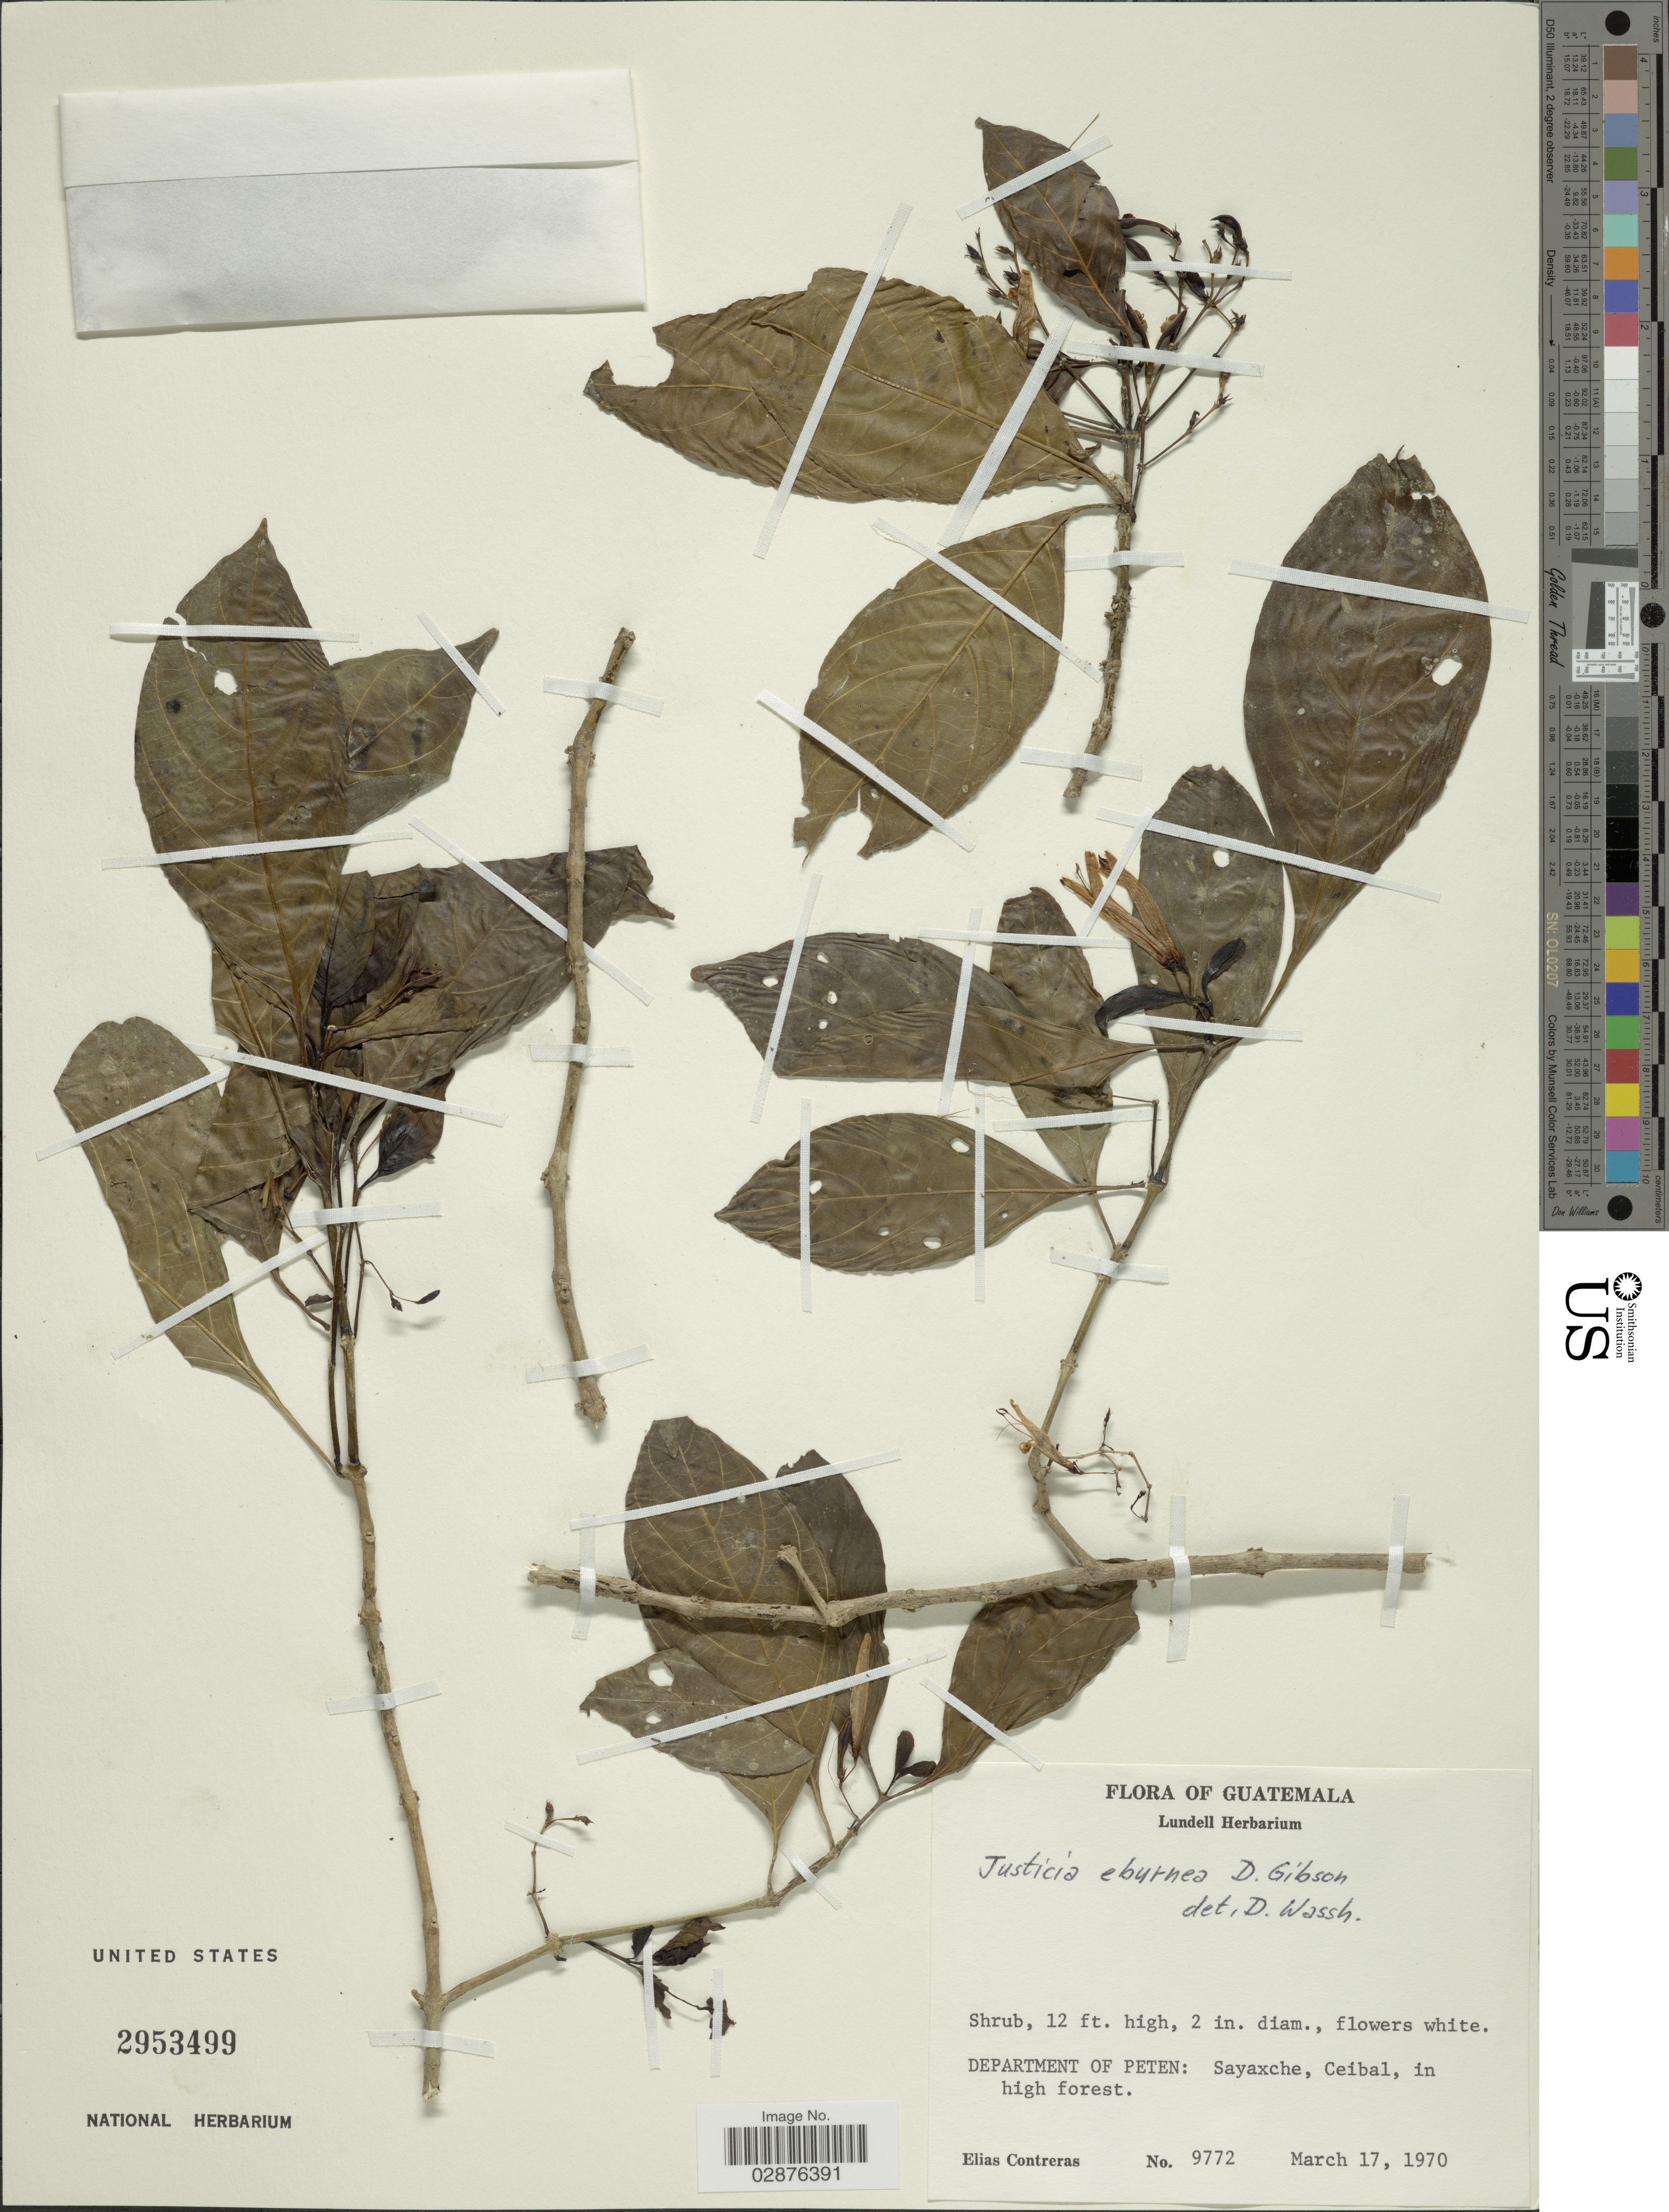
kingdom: Plantae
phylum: Tracheophyta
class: Magnoliopsida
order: Lamiales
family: Acanthaceae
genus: Justicia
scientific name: Justicia eburnea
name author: D.N. Gibson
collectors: E. Contreras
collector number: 9772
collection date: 1970-03-17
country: Guatemala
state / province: El Petén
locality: Department of Peten: Sayaxche, Ceibal.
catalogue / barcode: US 2953499